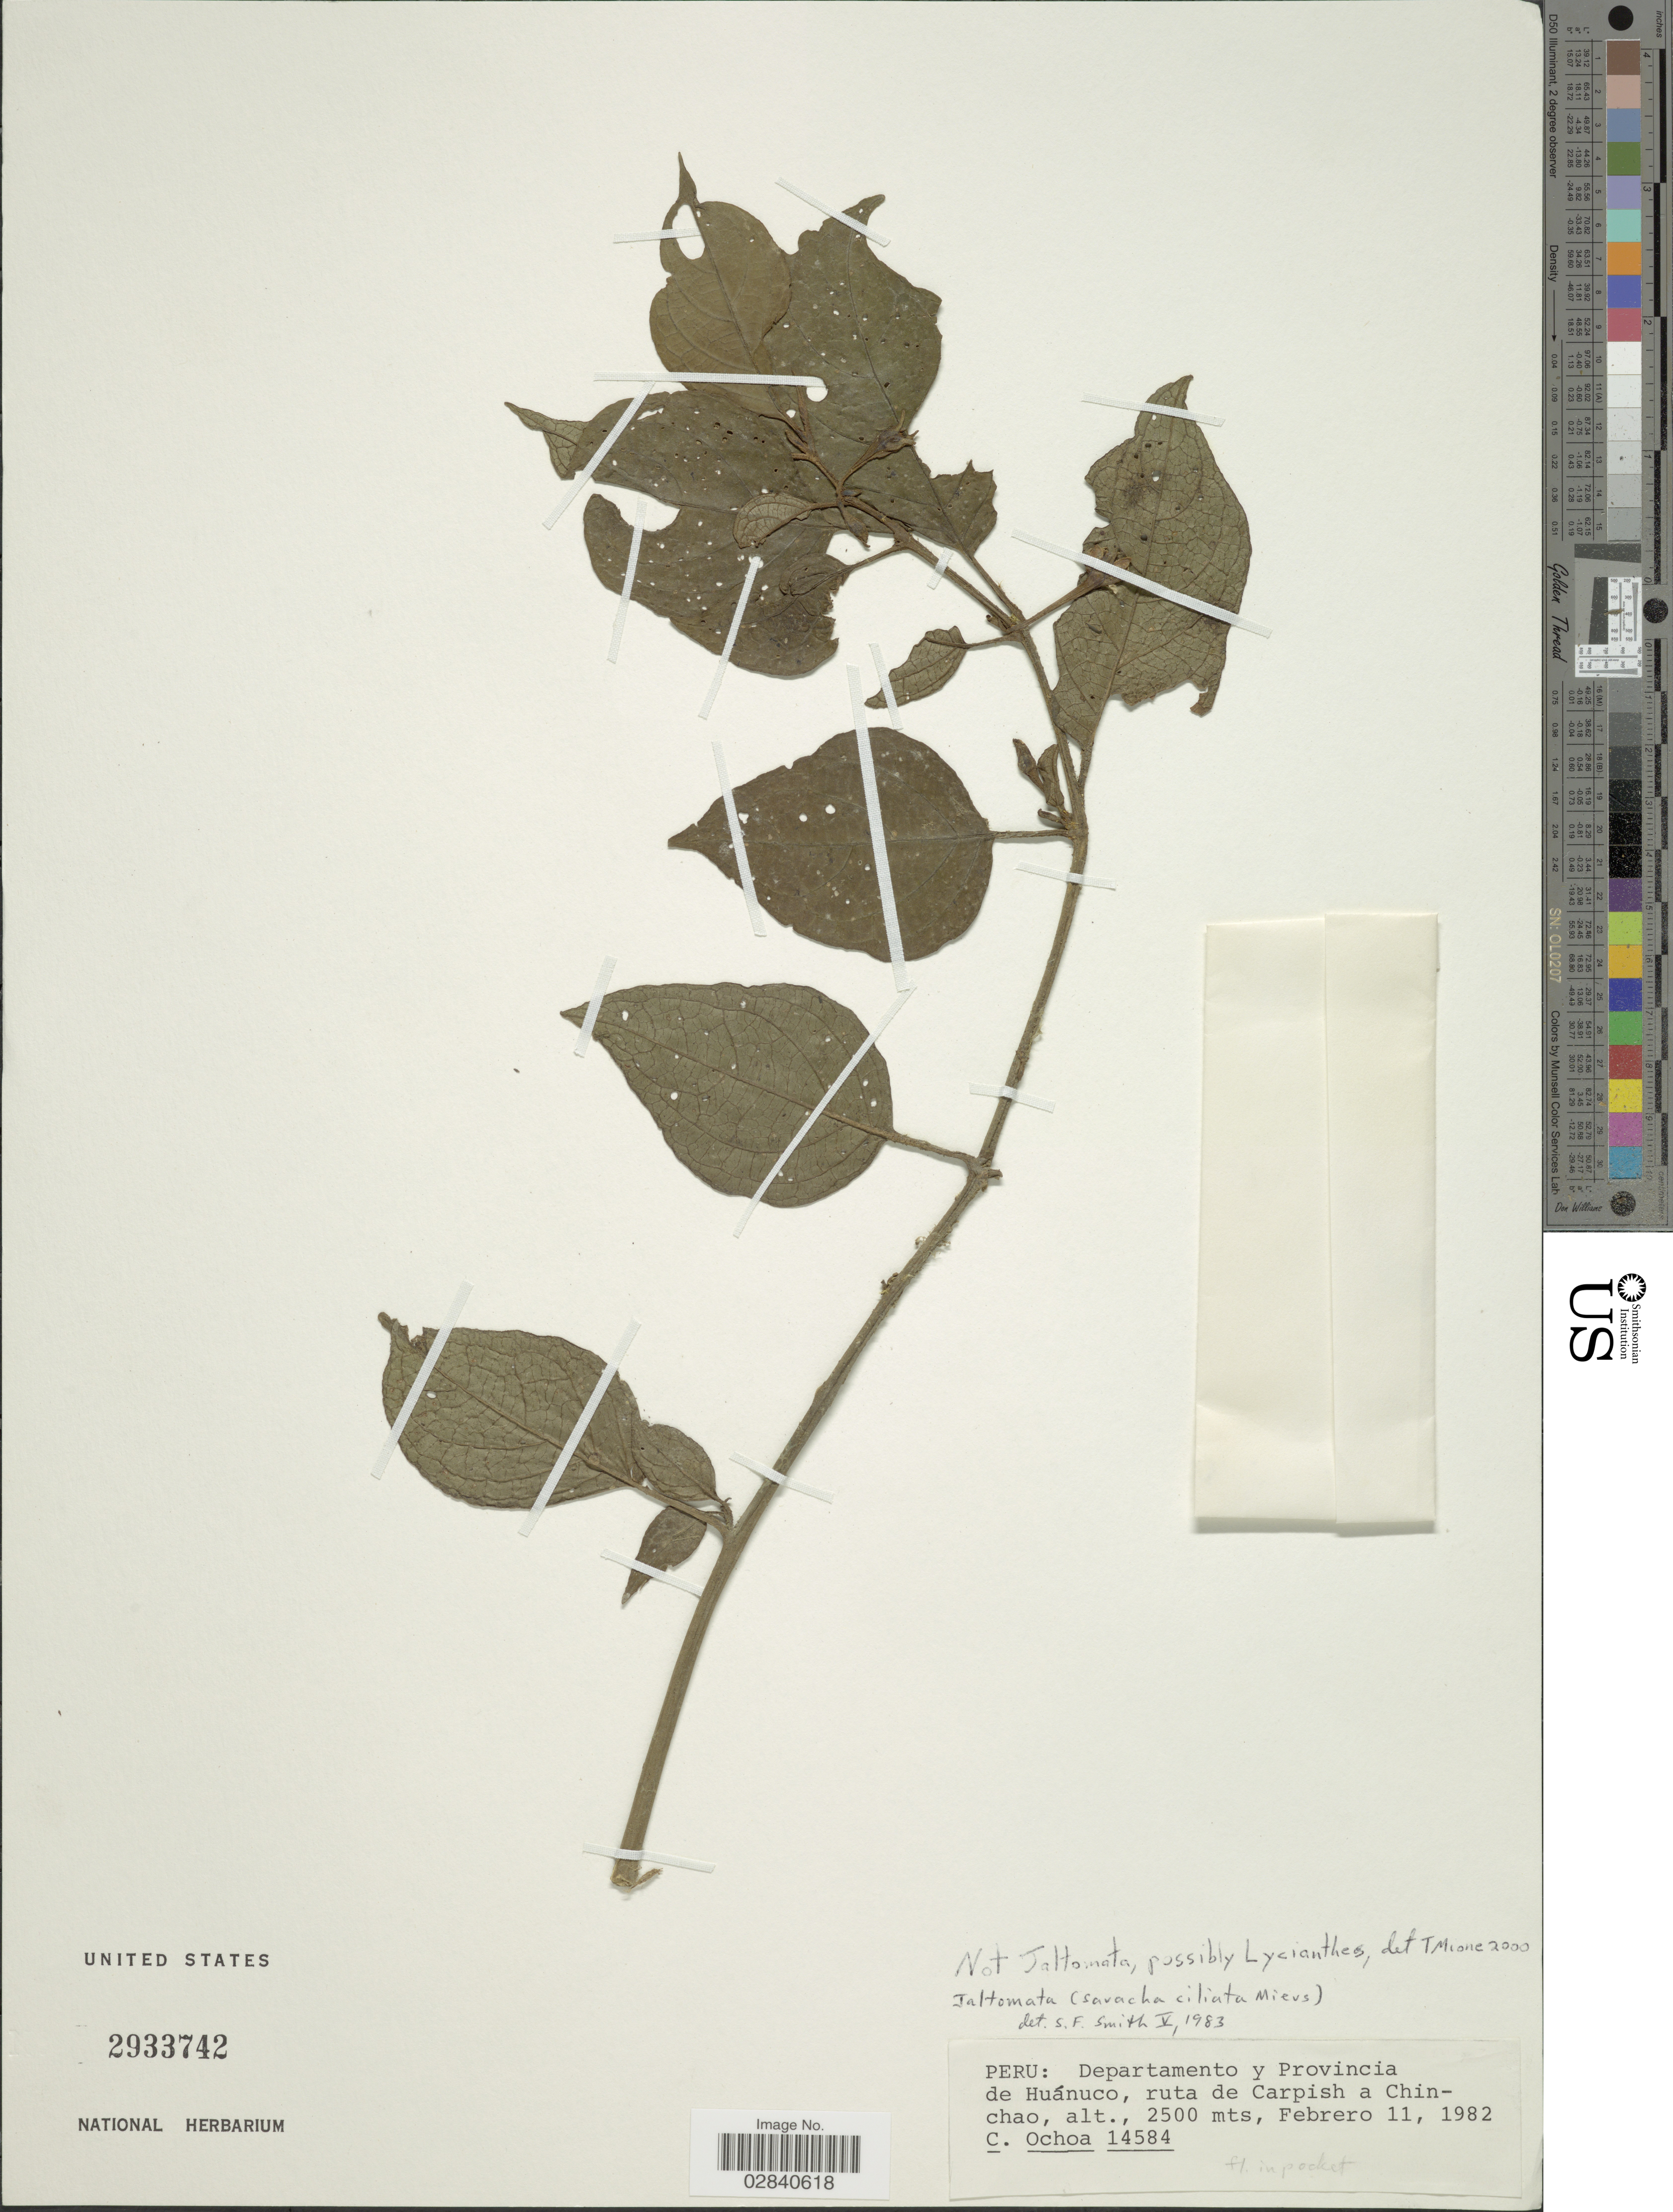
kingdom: Plantae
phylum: Tracheophyta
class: Magnoliopsida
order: Solanales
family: Solanaceae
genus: Lycianthes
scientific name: Lycianthes sp.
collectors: C. Ochoa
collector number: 14584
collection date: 1982-02-11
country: Peru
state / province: Huánuco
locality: Departamento y Provincia de Huánuco, ruta de Carpish a Chinchoa.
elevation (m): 2500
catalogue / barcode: US 2933742